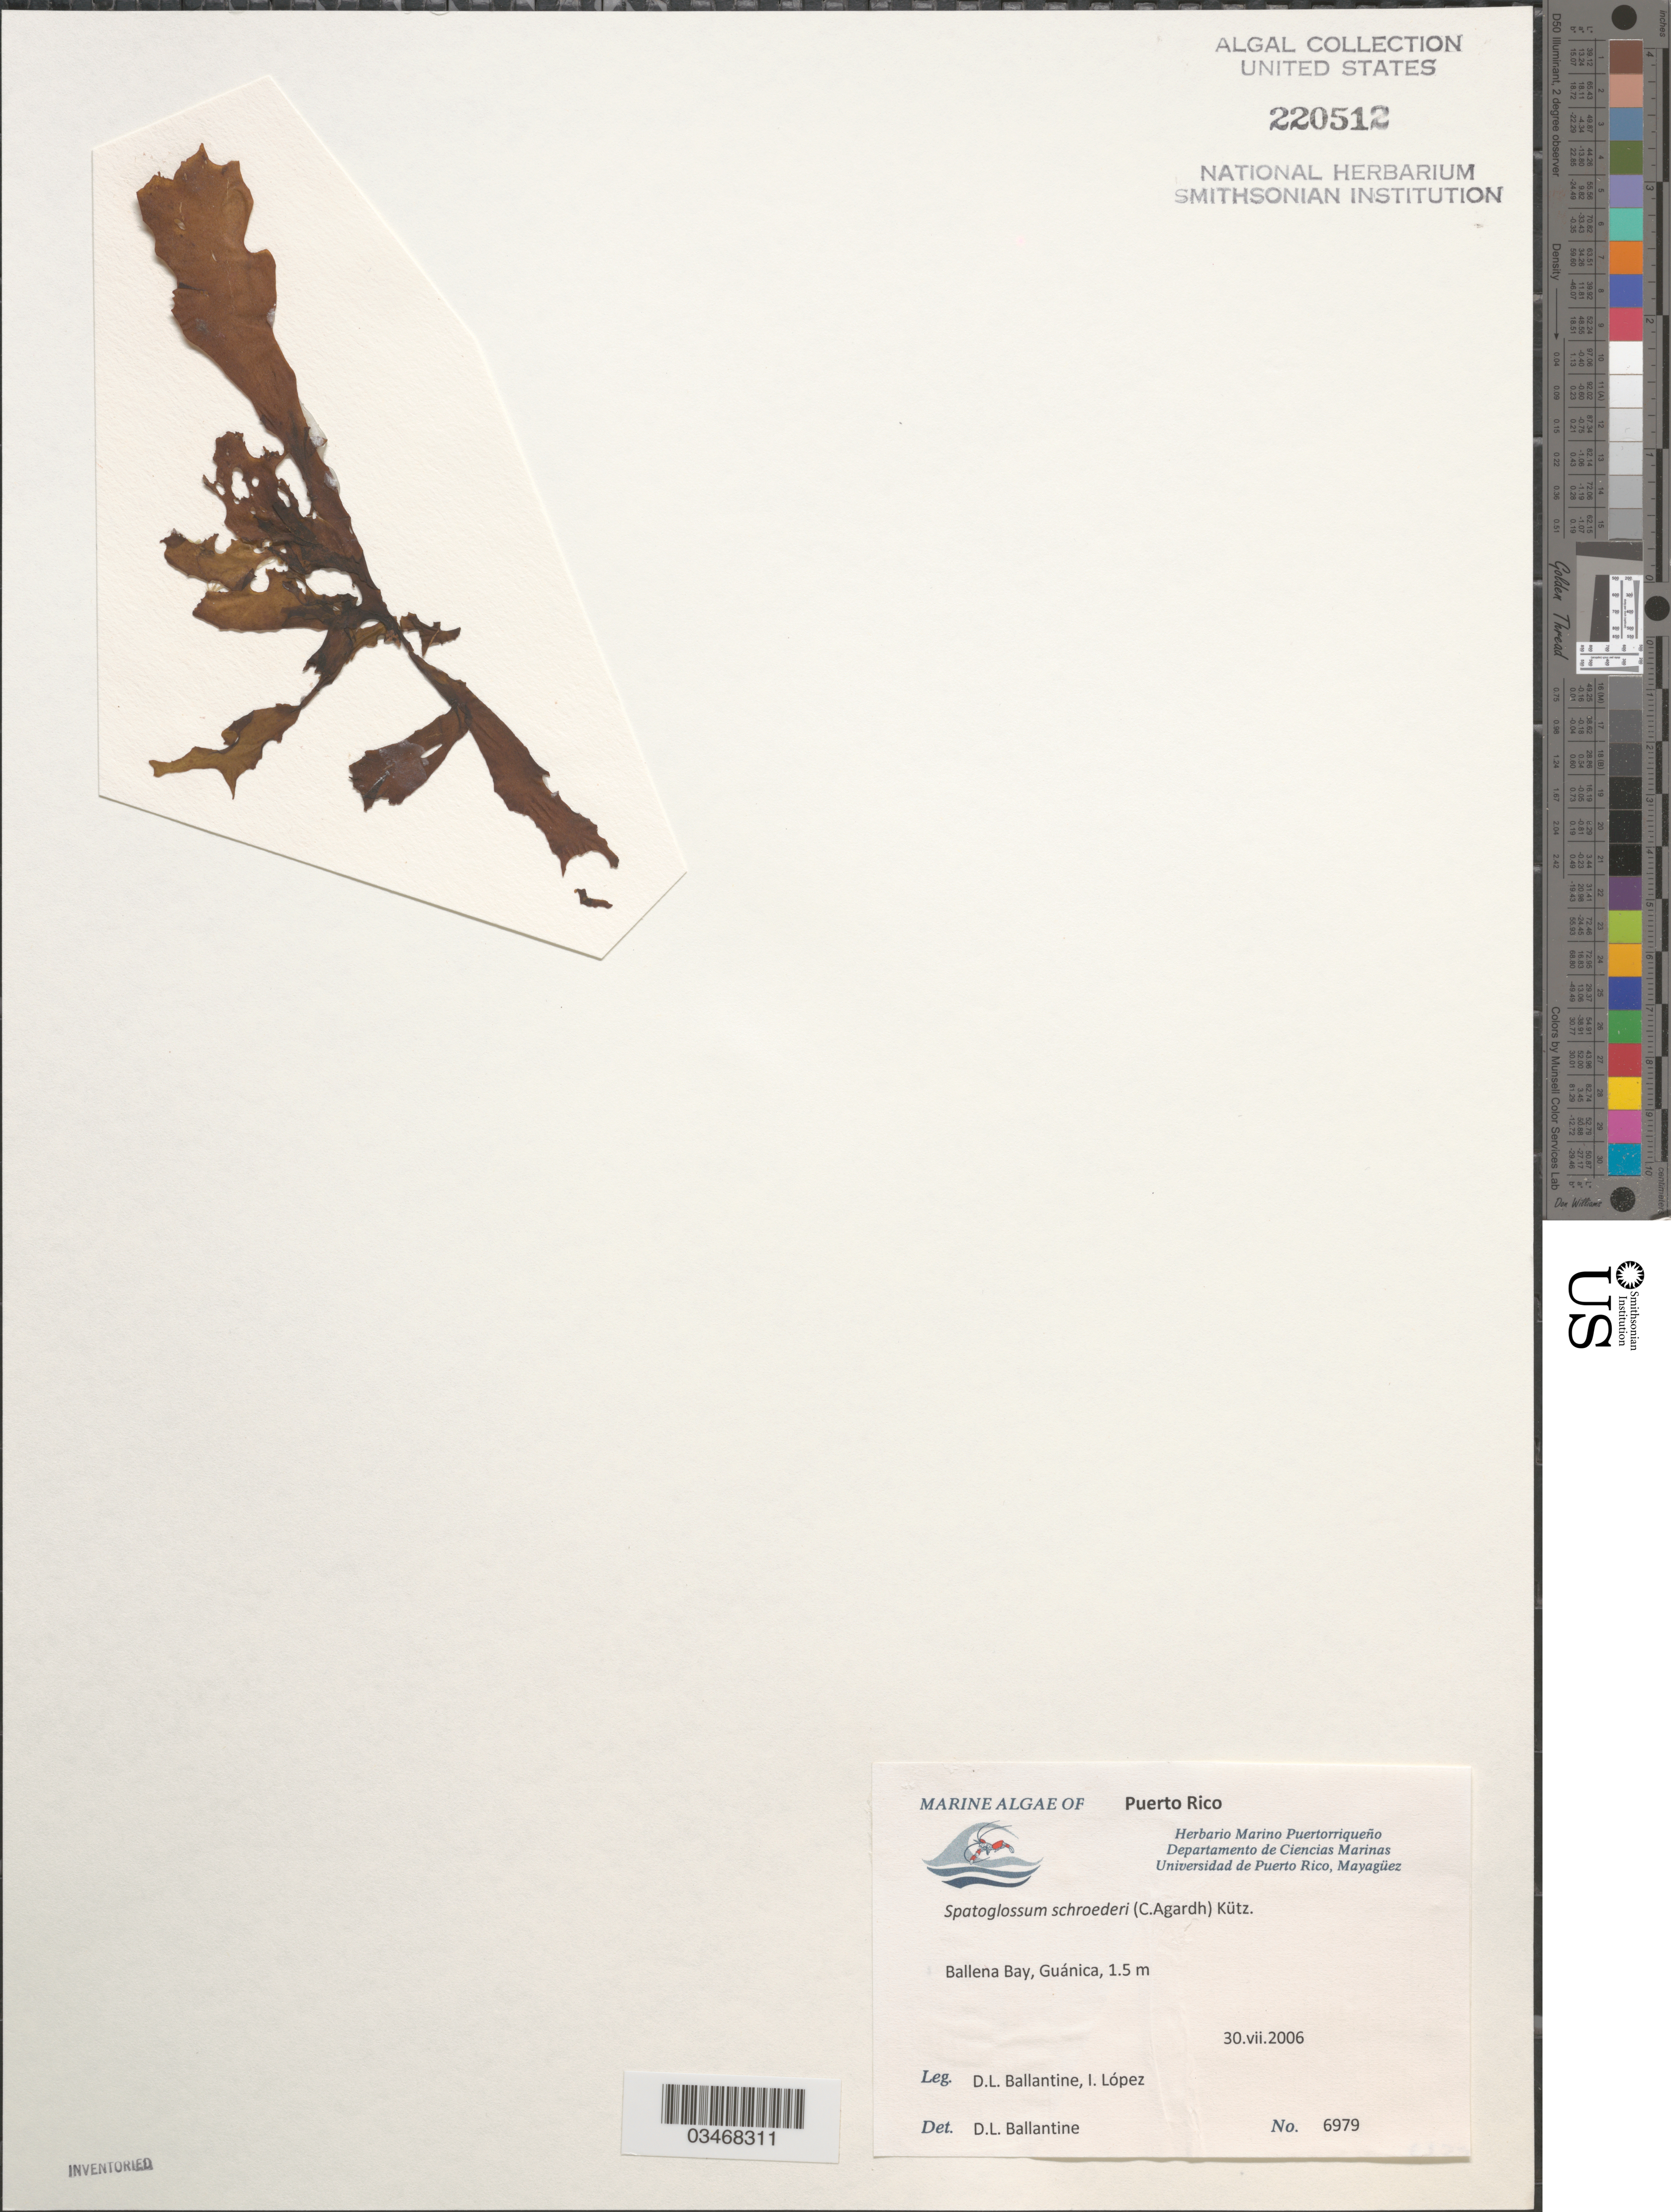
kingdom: Chromista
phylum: Ochrophyta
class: Phaeophyceae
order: Dictyotales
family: Dictyotaceae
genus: Spatoglossum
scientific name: Spatoglossum schroederi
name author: (C. Agardh) Kütz.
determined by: Ballantine, D. L.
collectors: D.L. Ballantine & I. Lopez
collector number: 6979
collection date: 2006-07-30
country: Puerto Rico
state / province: Guanica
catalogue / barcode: US 220512